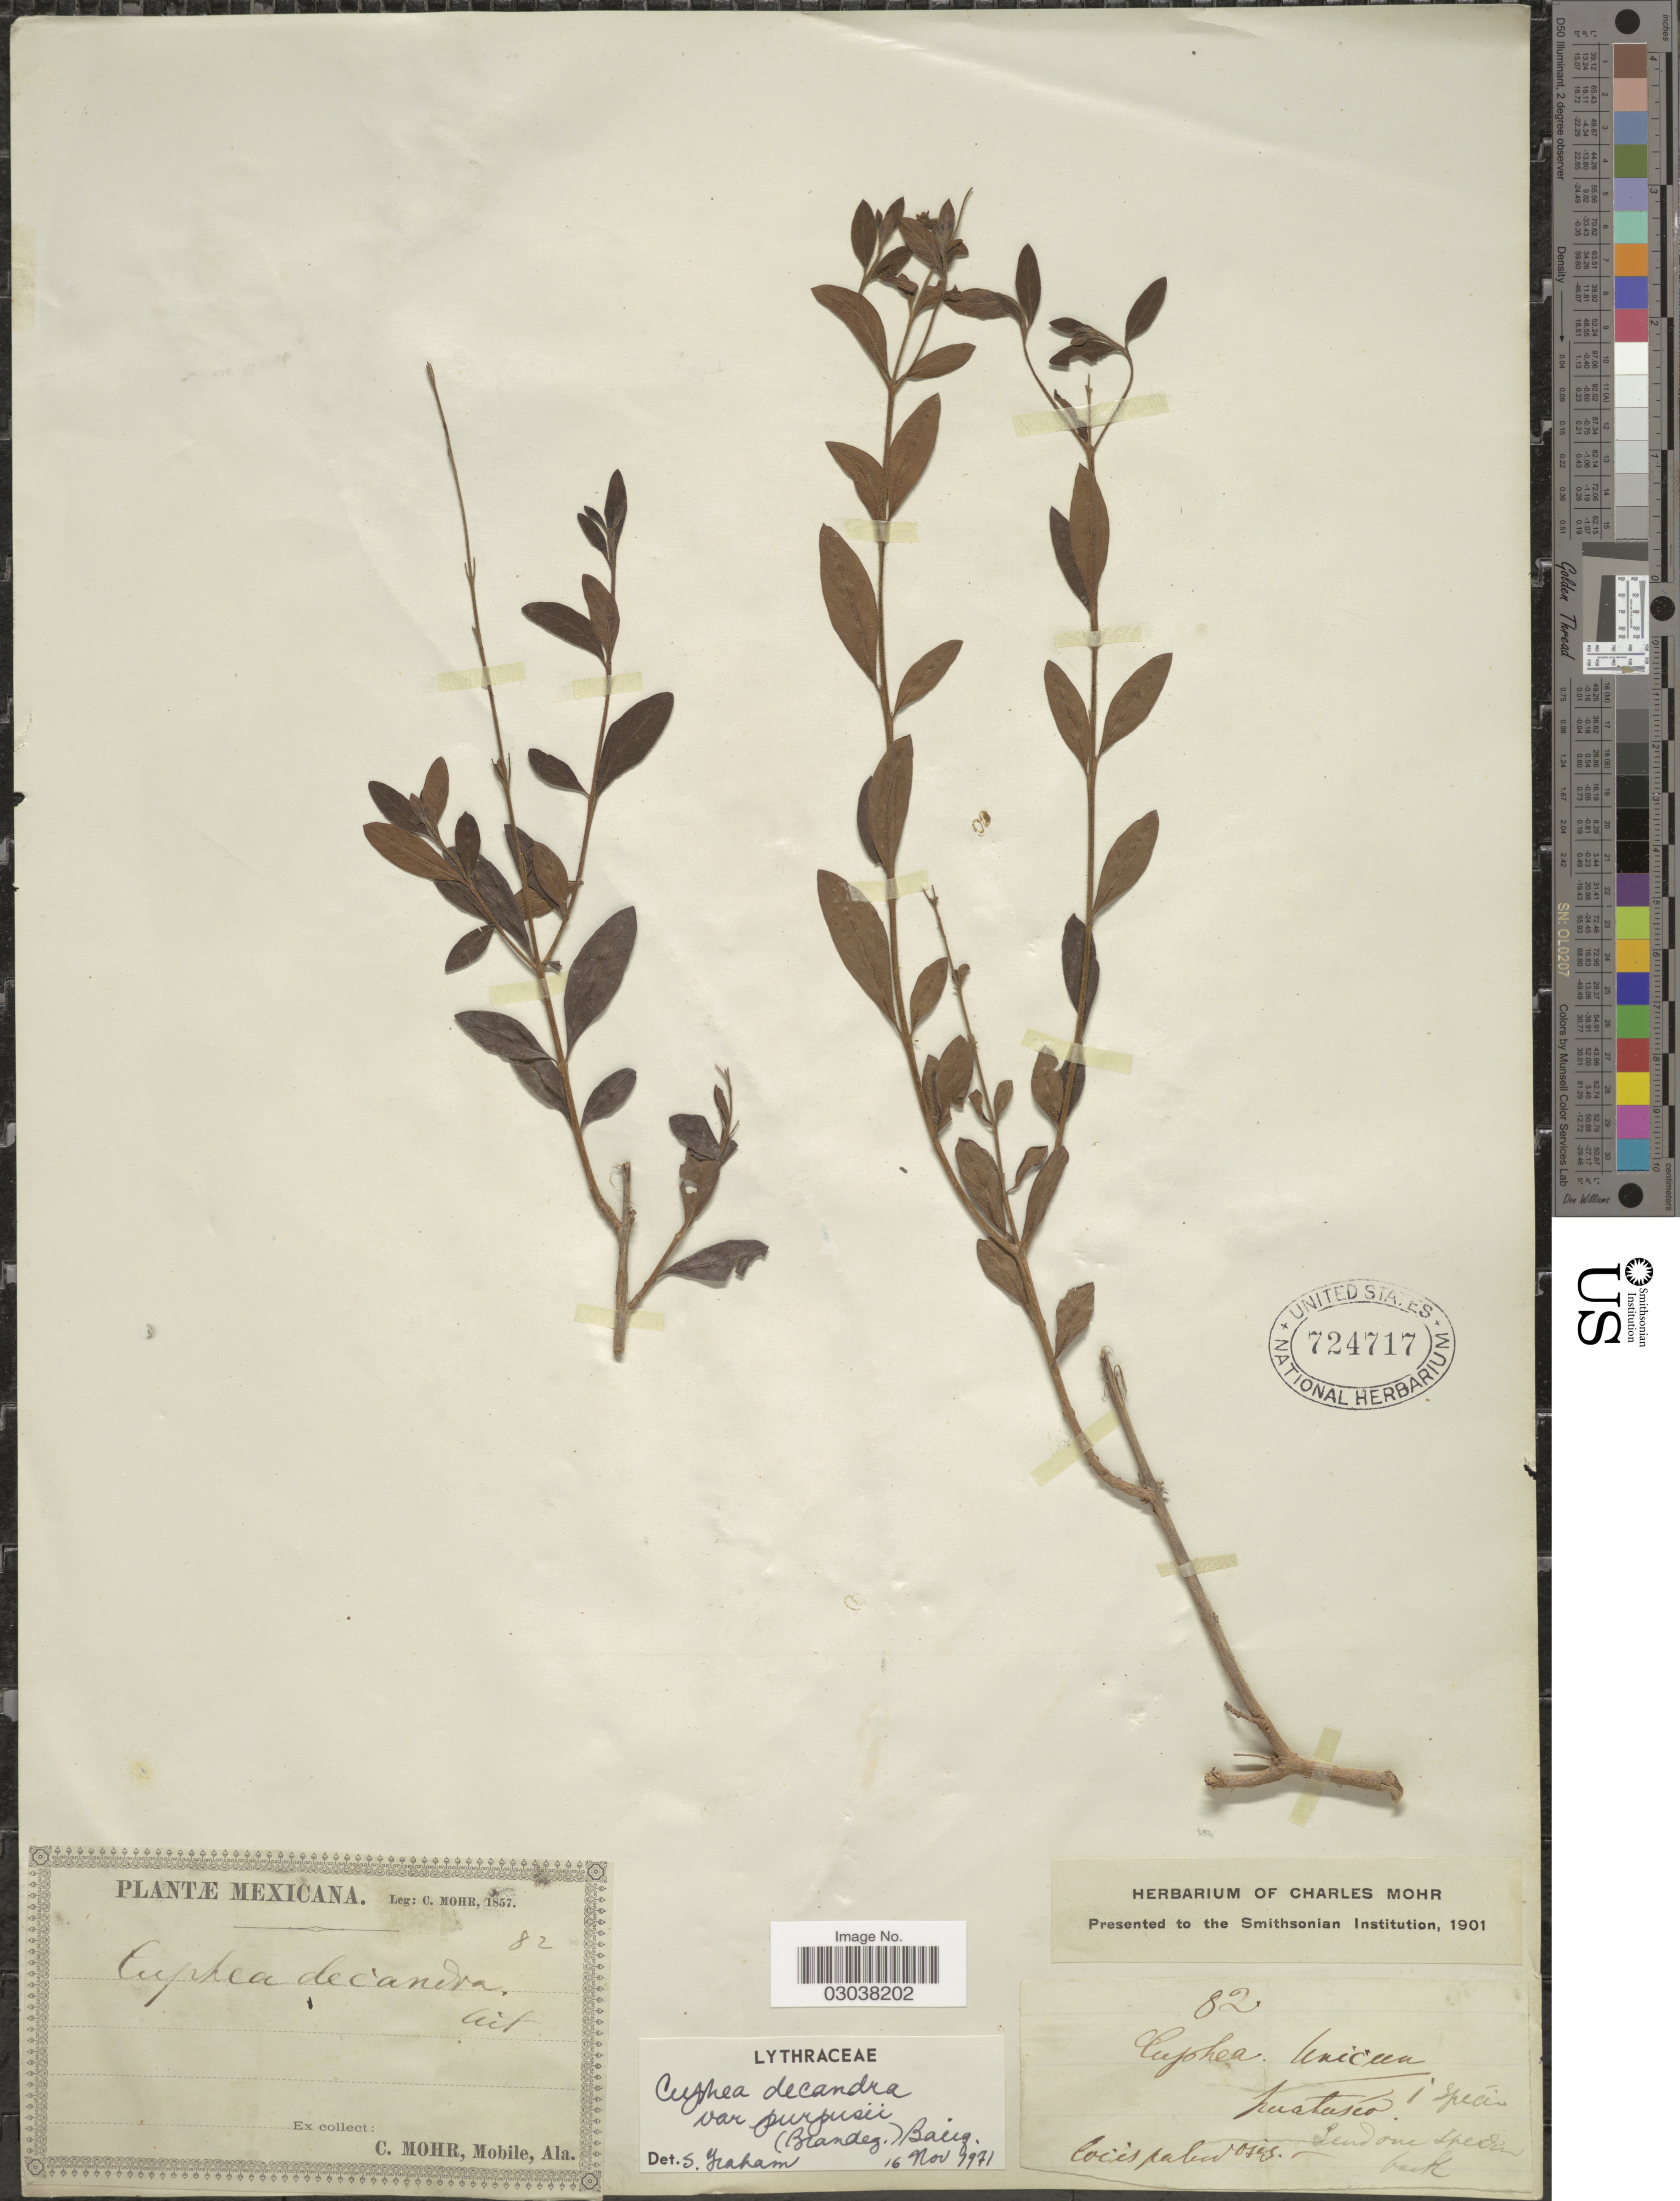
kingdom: Plantae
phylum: Tracheophyta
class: Magnoliopsida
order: Myrtales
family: Lythraceae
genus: Cuphea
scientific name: Cuphea decandra var. purpusii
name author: (Brandegee) Bacig.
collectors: C. T. Mohr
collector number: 82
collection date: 1857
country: Mexico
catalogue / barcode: US 724717